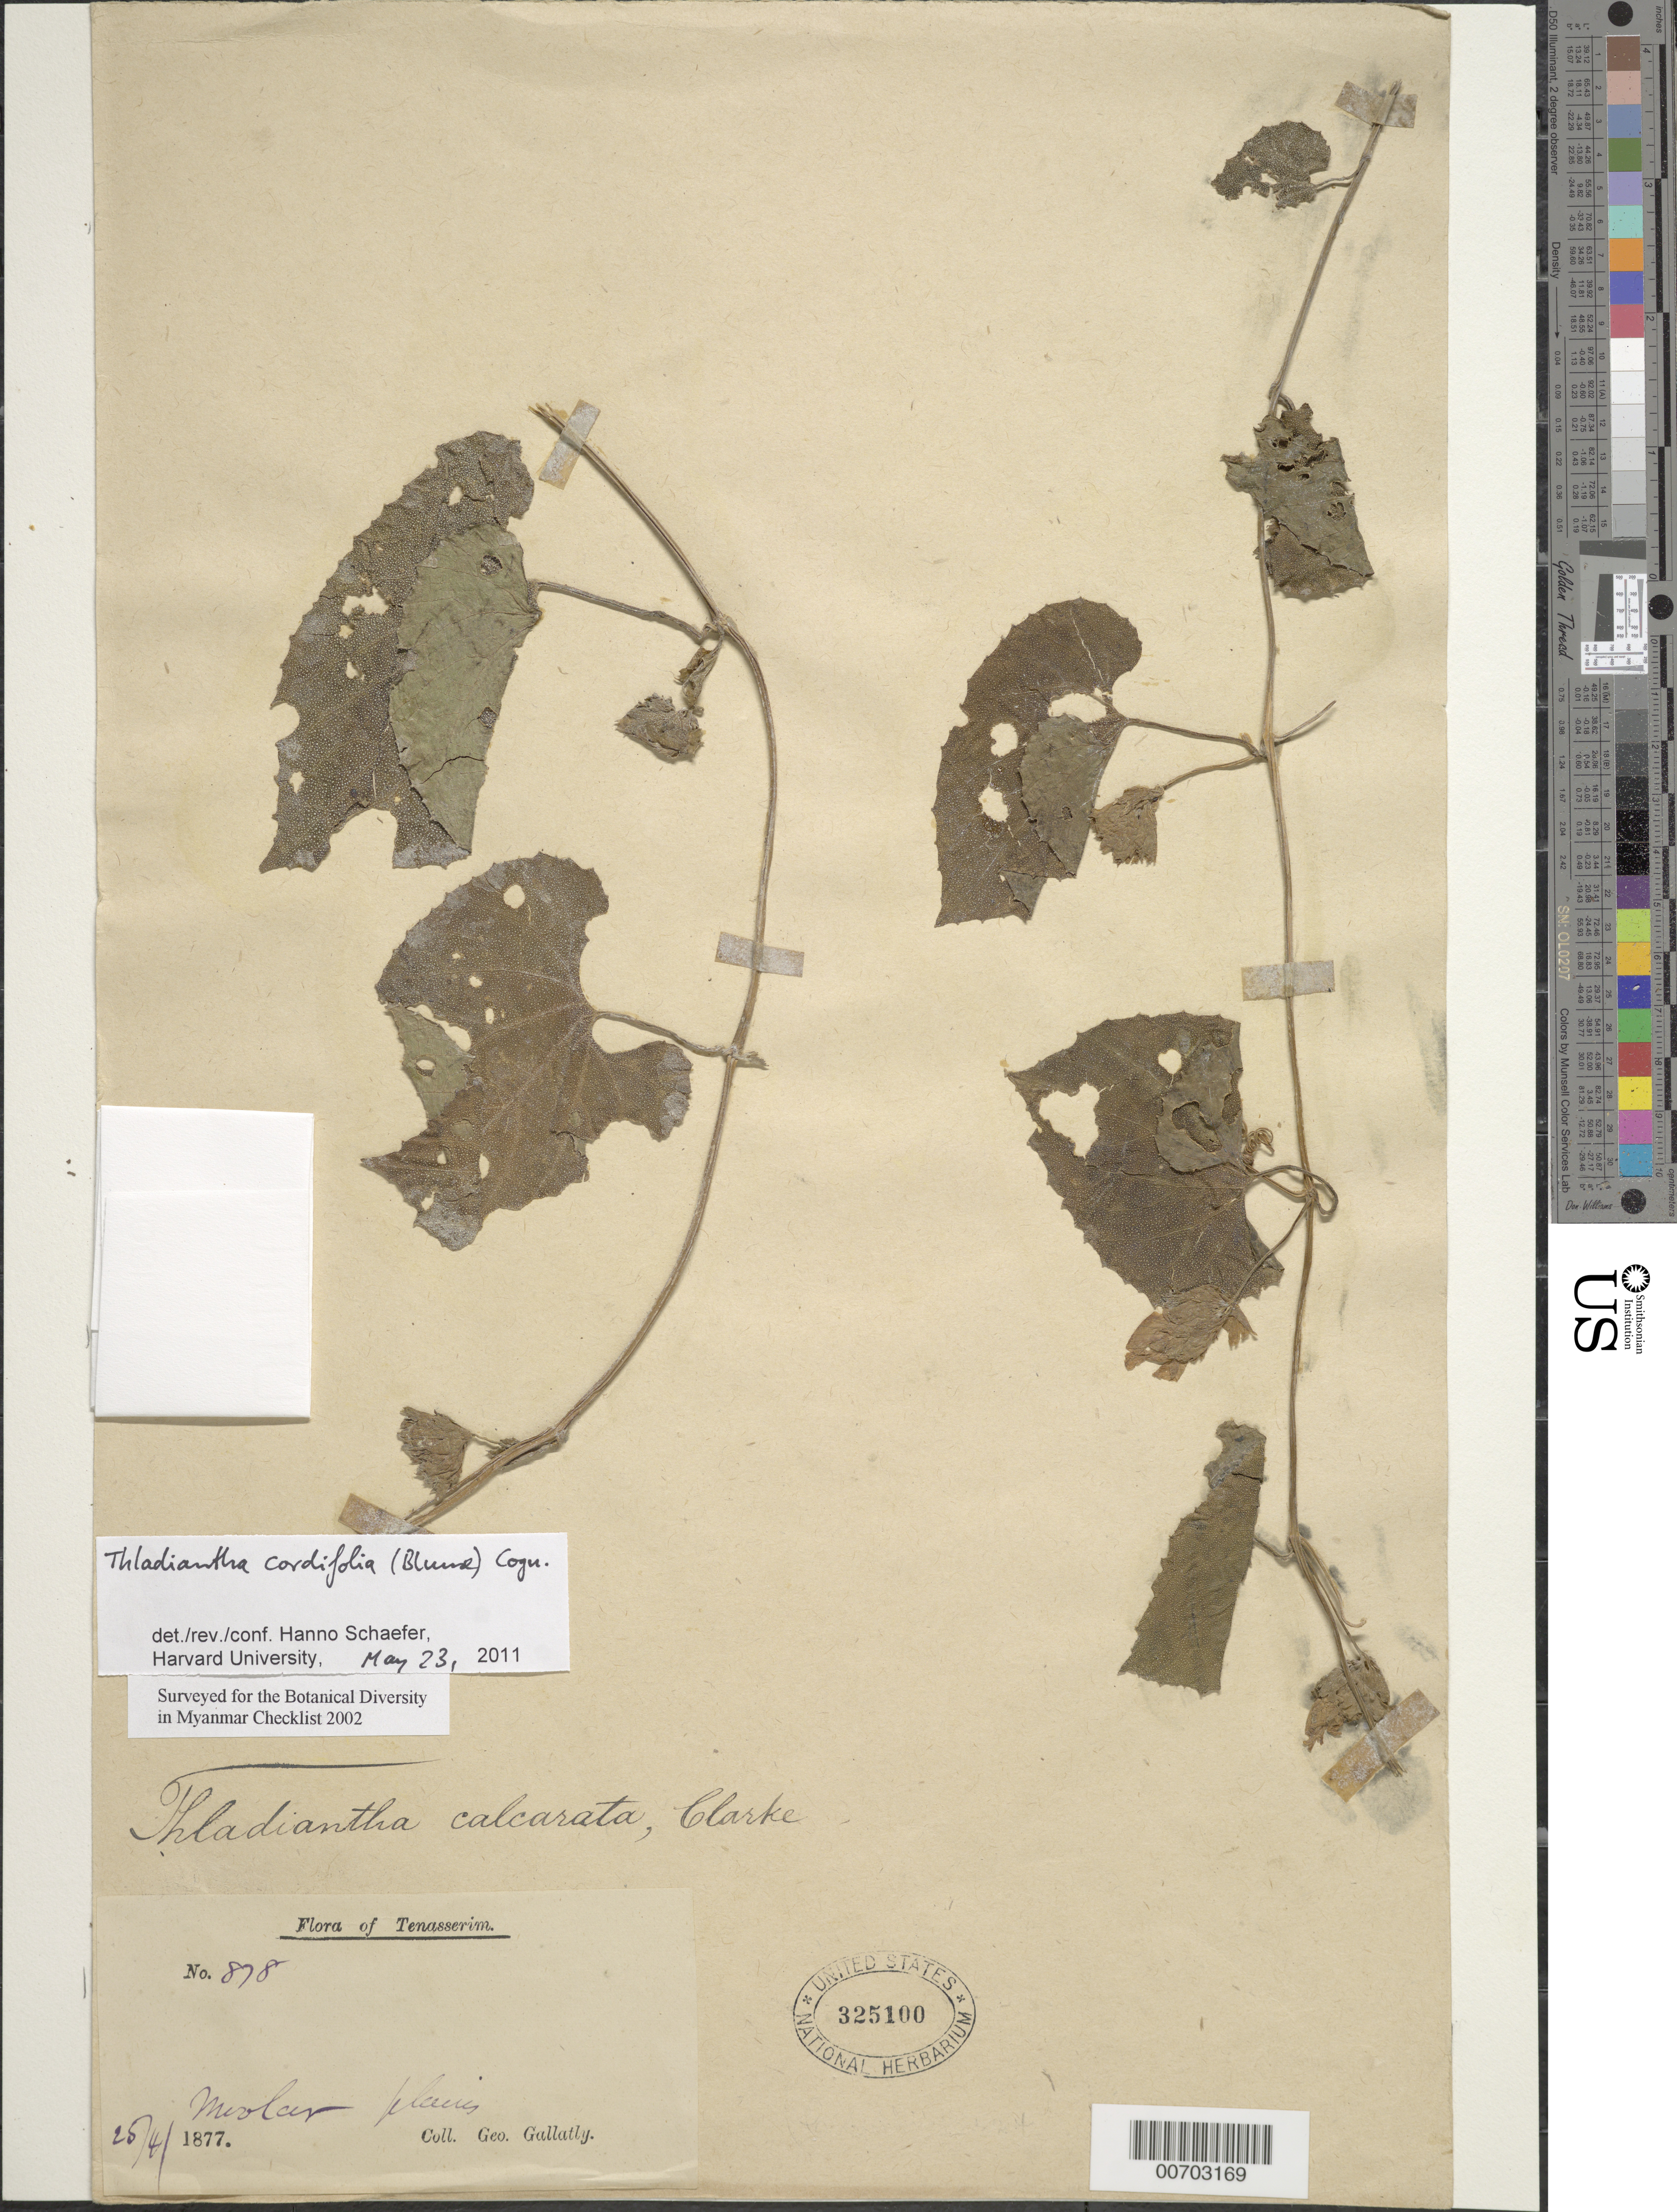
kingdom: Plantae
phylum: Tracheophyta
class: Magnoliopsida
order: Cucurbitales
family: Cucurbitaceae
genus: Thladiantha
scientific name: Thladiantha cordifolia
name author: (Blume) Cogn.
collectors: G. Gallatly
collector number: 878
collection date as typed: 25 Apr 1877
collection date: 1877-04-25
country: Myanmar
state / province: Tenasserim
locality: Moulein Plains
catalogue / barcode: US 325100